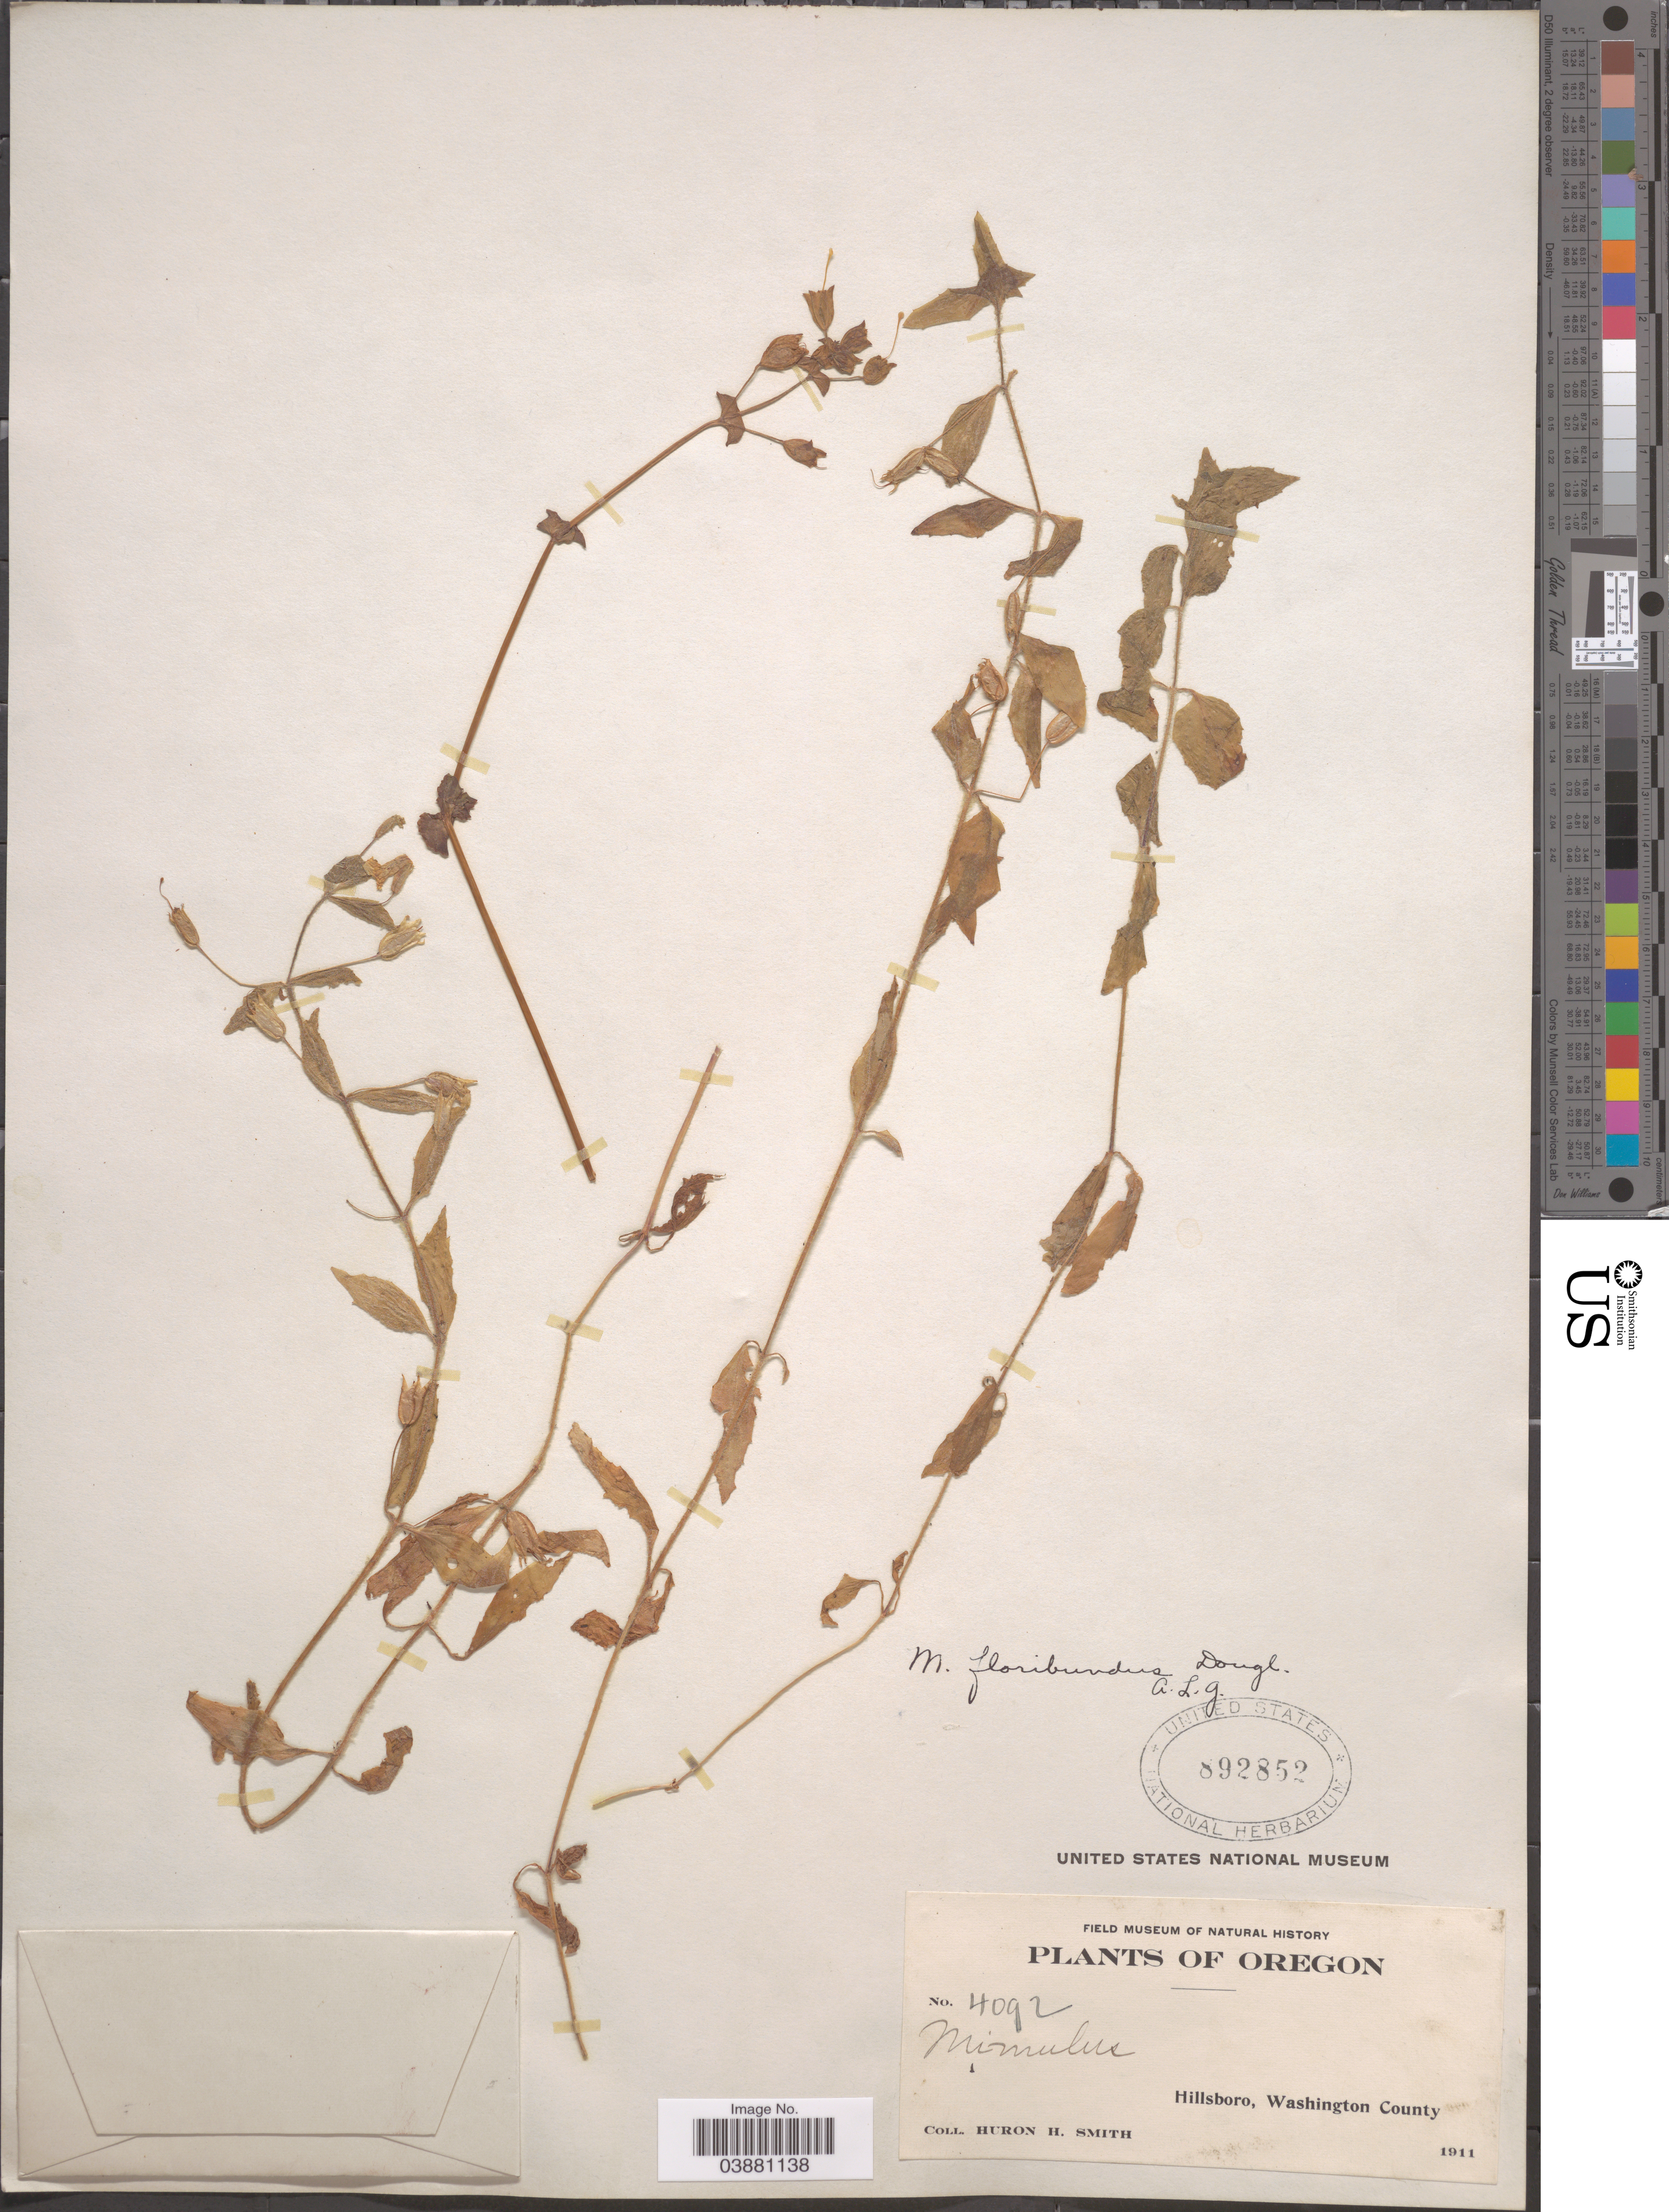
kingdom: Plantae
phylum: Tracheophyta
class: Magnoliopsida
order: Lamiales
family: Phrymaceae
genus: Mimulus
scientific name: Mimulus floribundus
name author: Douglas ex Lindl.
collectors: Huron H. Smith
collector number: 4092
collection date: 1911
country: United States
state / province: Oregon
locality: Hillsboro, Washington County.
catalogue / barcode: US 892852